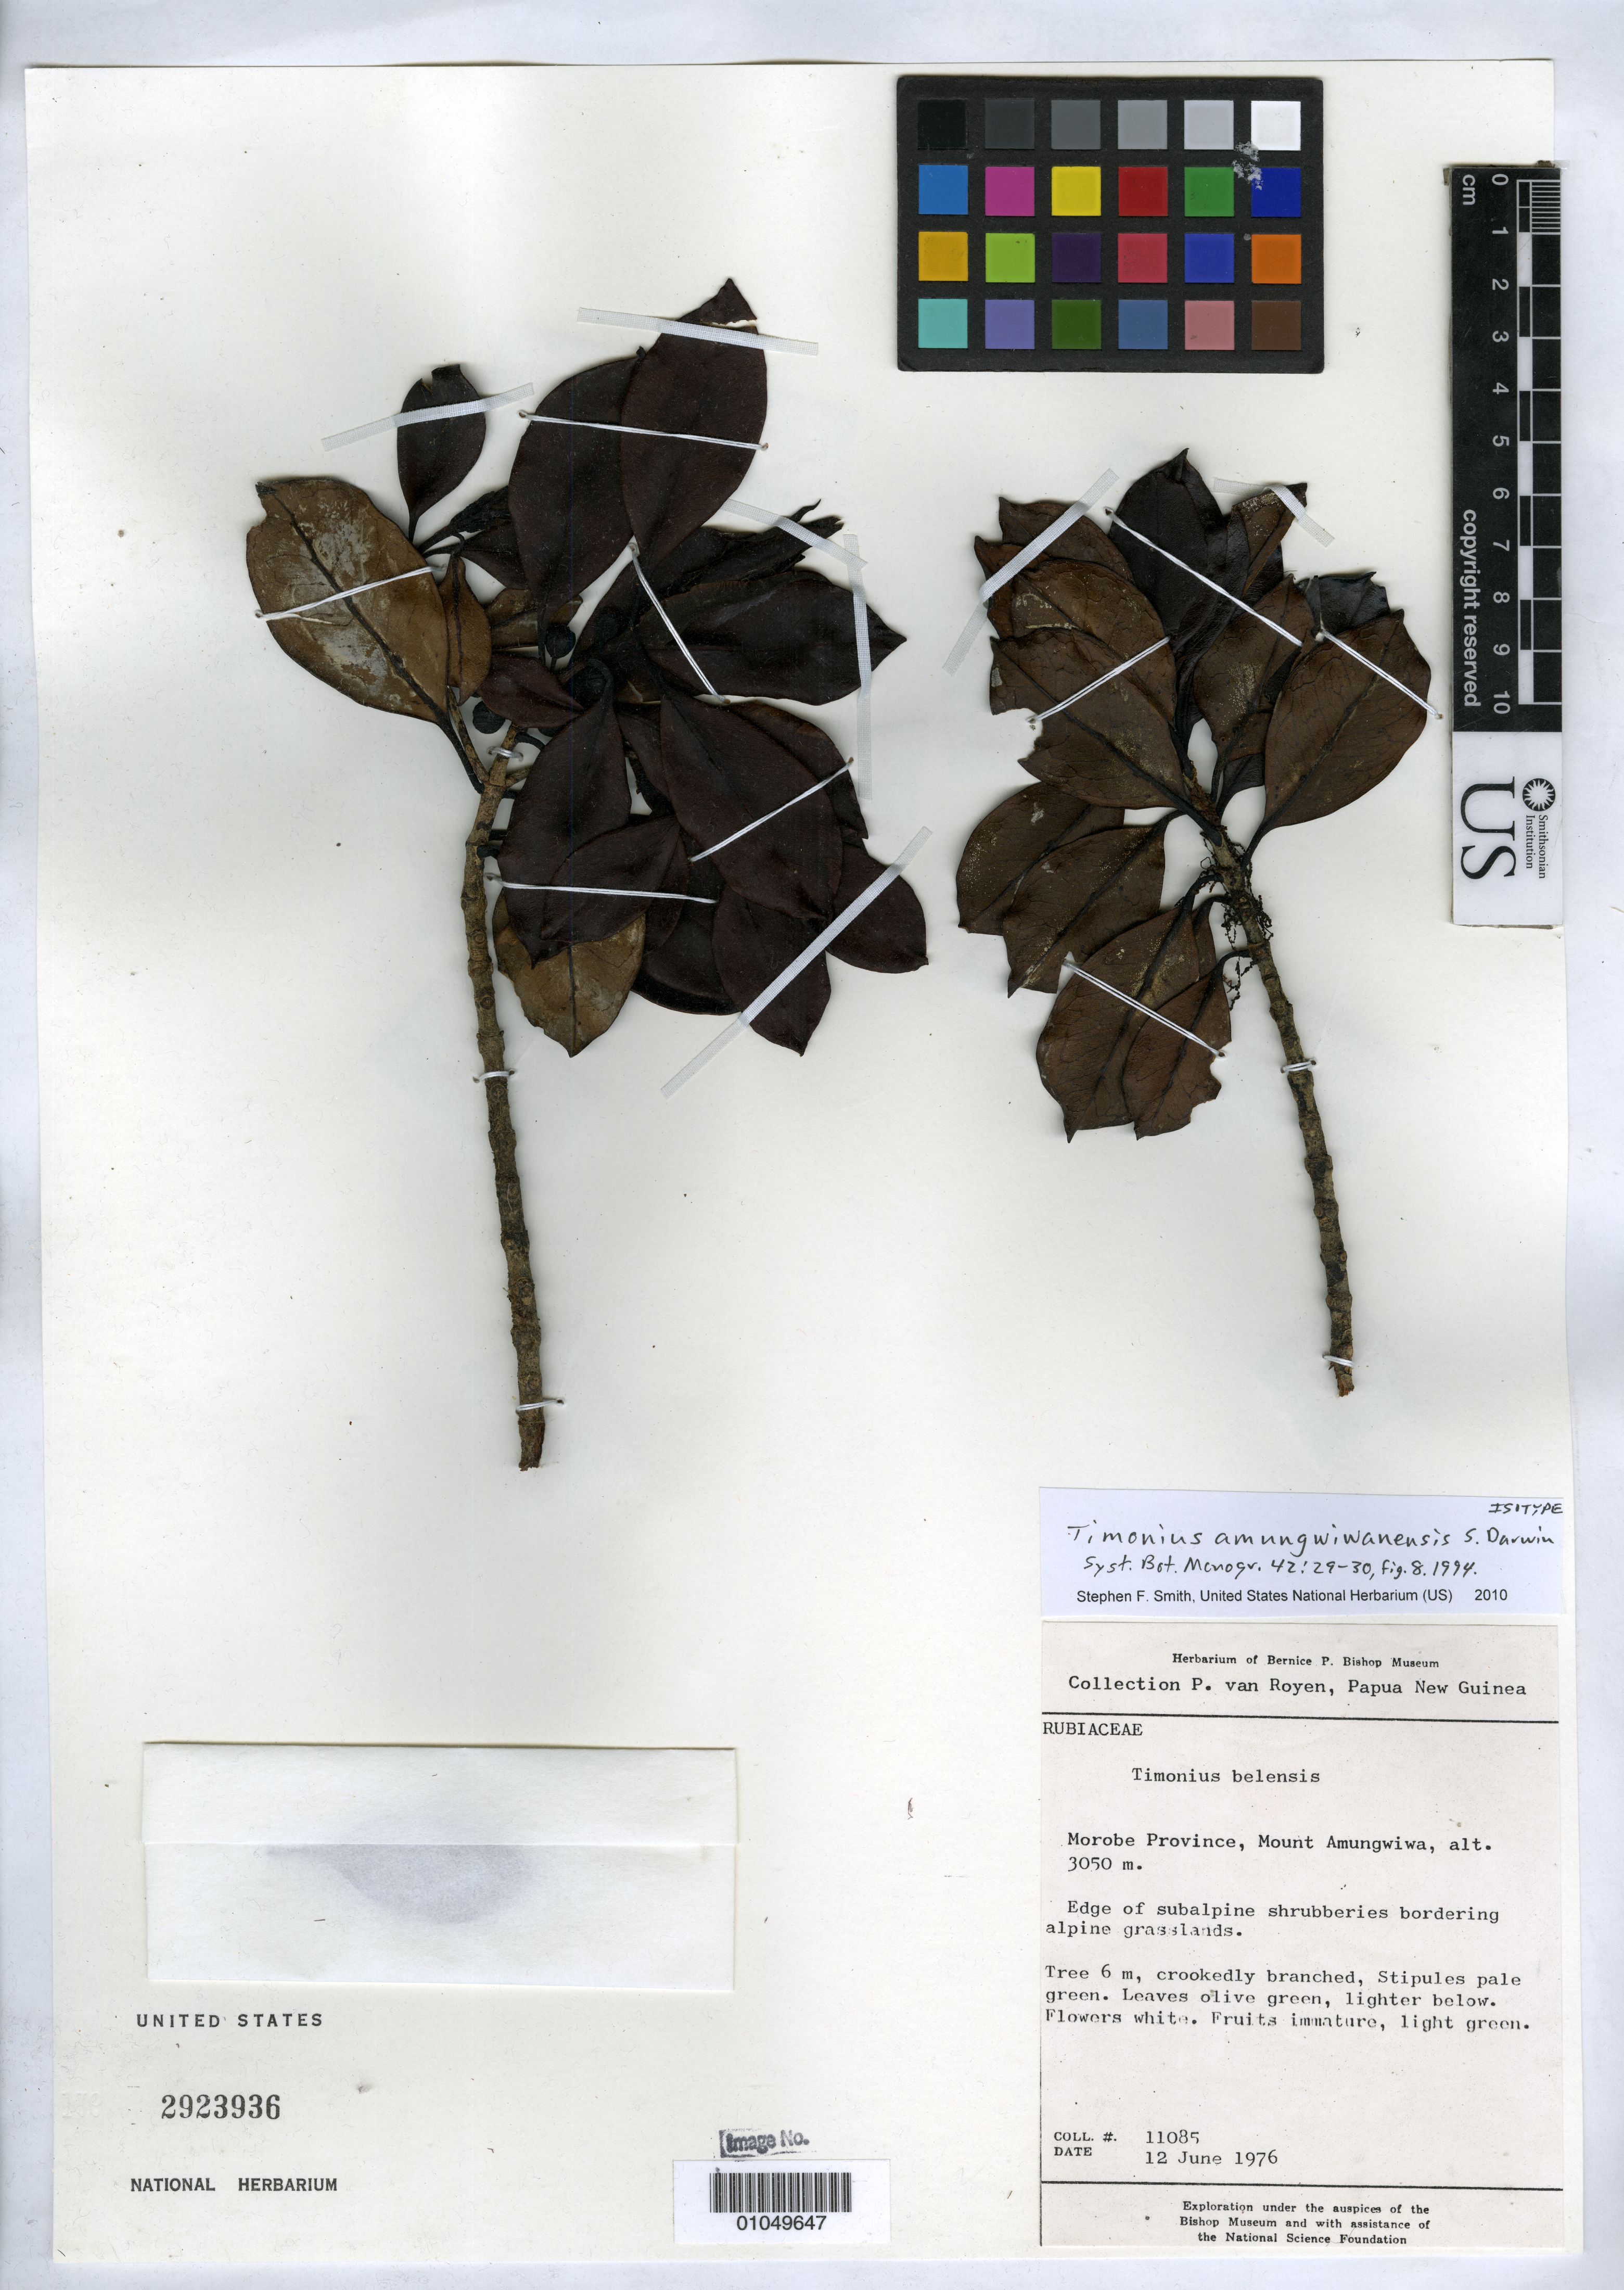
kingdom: Plantae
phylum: Tracheophyta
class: Magnoliopsida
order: Gentianales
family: Rubiaceae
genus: Timonius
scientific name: Timonius amungwiwanensis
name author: S.P. Darwin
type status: Isotype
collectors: P. van Royen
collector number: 11085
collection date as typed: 12 Jun 1976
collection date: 1976-06-12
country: Papua New Guinea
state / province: Morobe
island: New Guinea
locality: Morobe Province, Mount Amungwiwa.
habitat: Edge of subalpine shrubberies bordering alpine grasslands.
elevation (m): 3050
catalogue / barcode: US 2923936